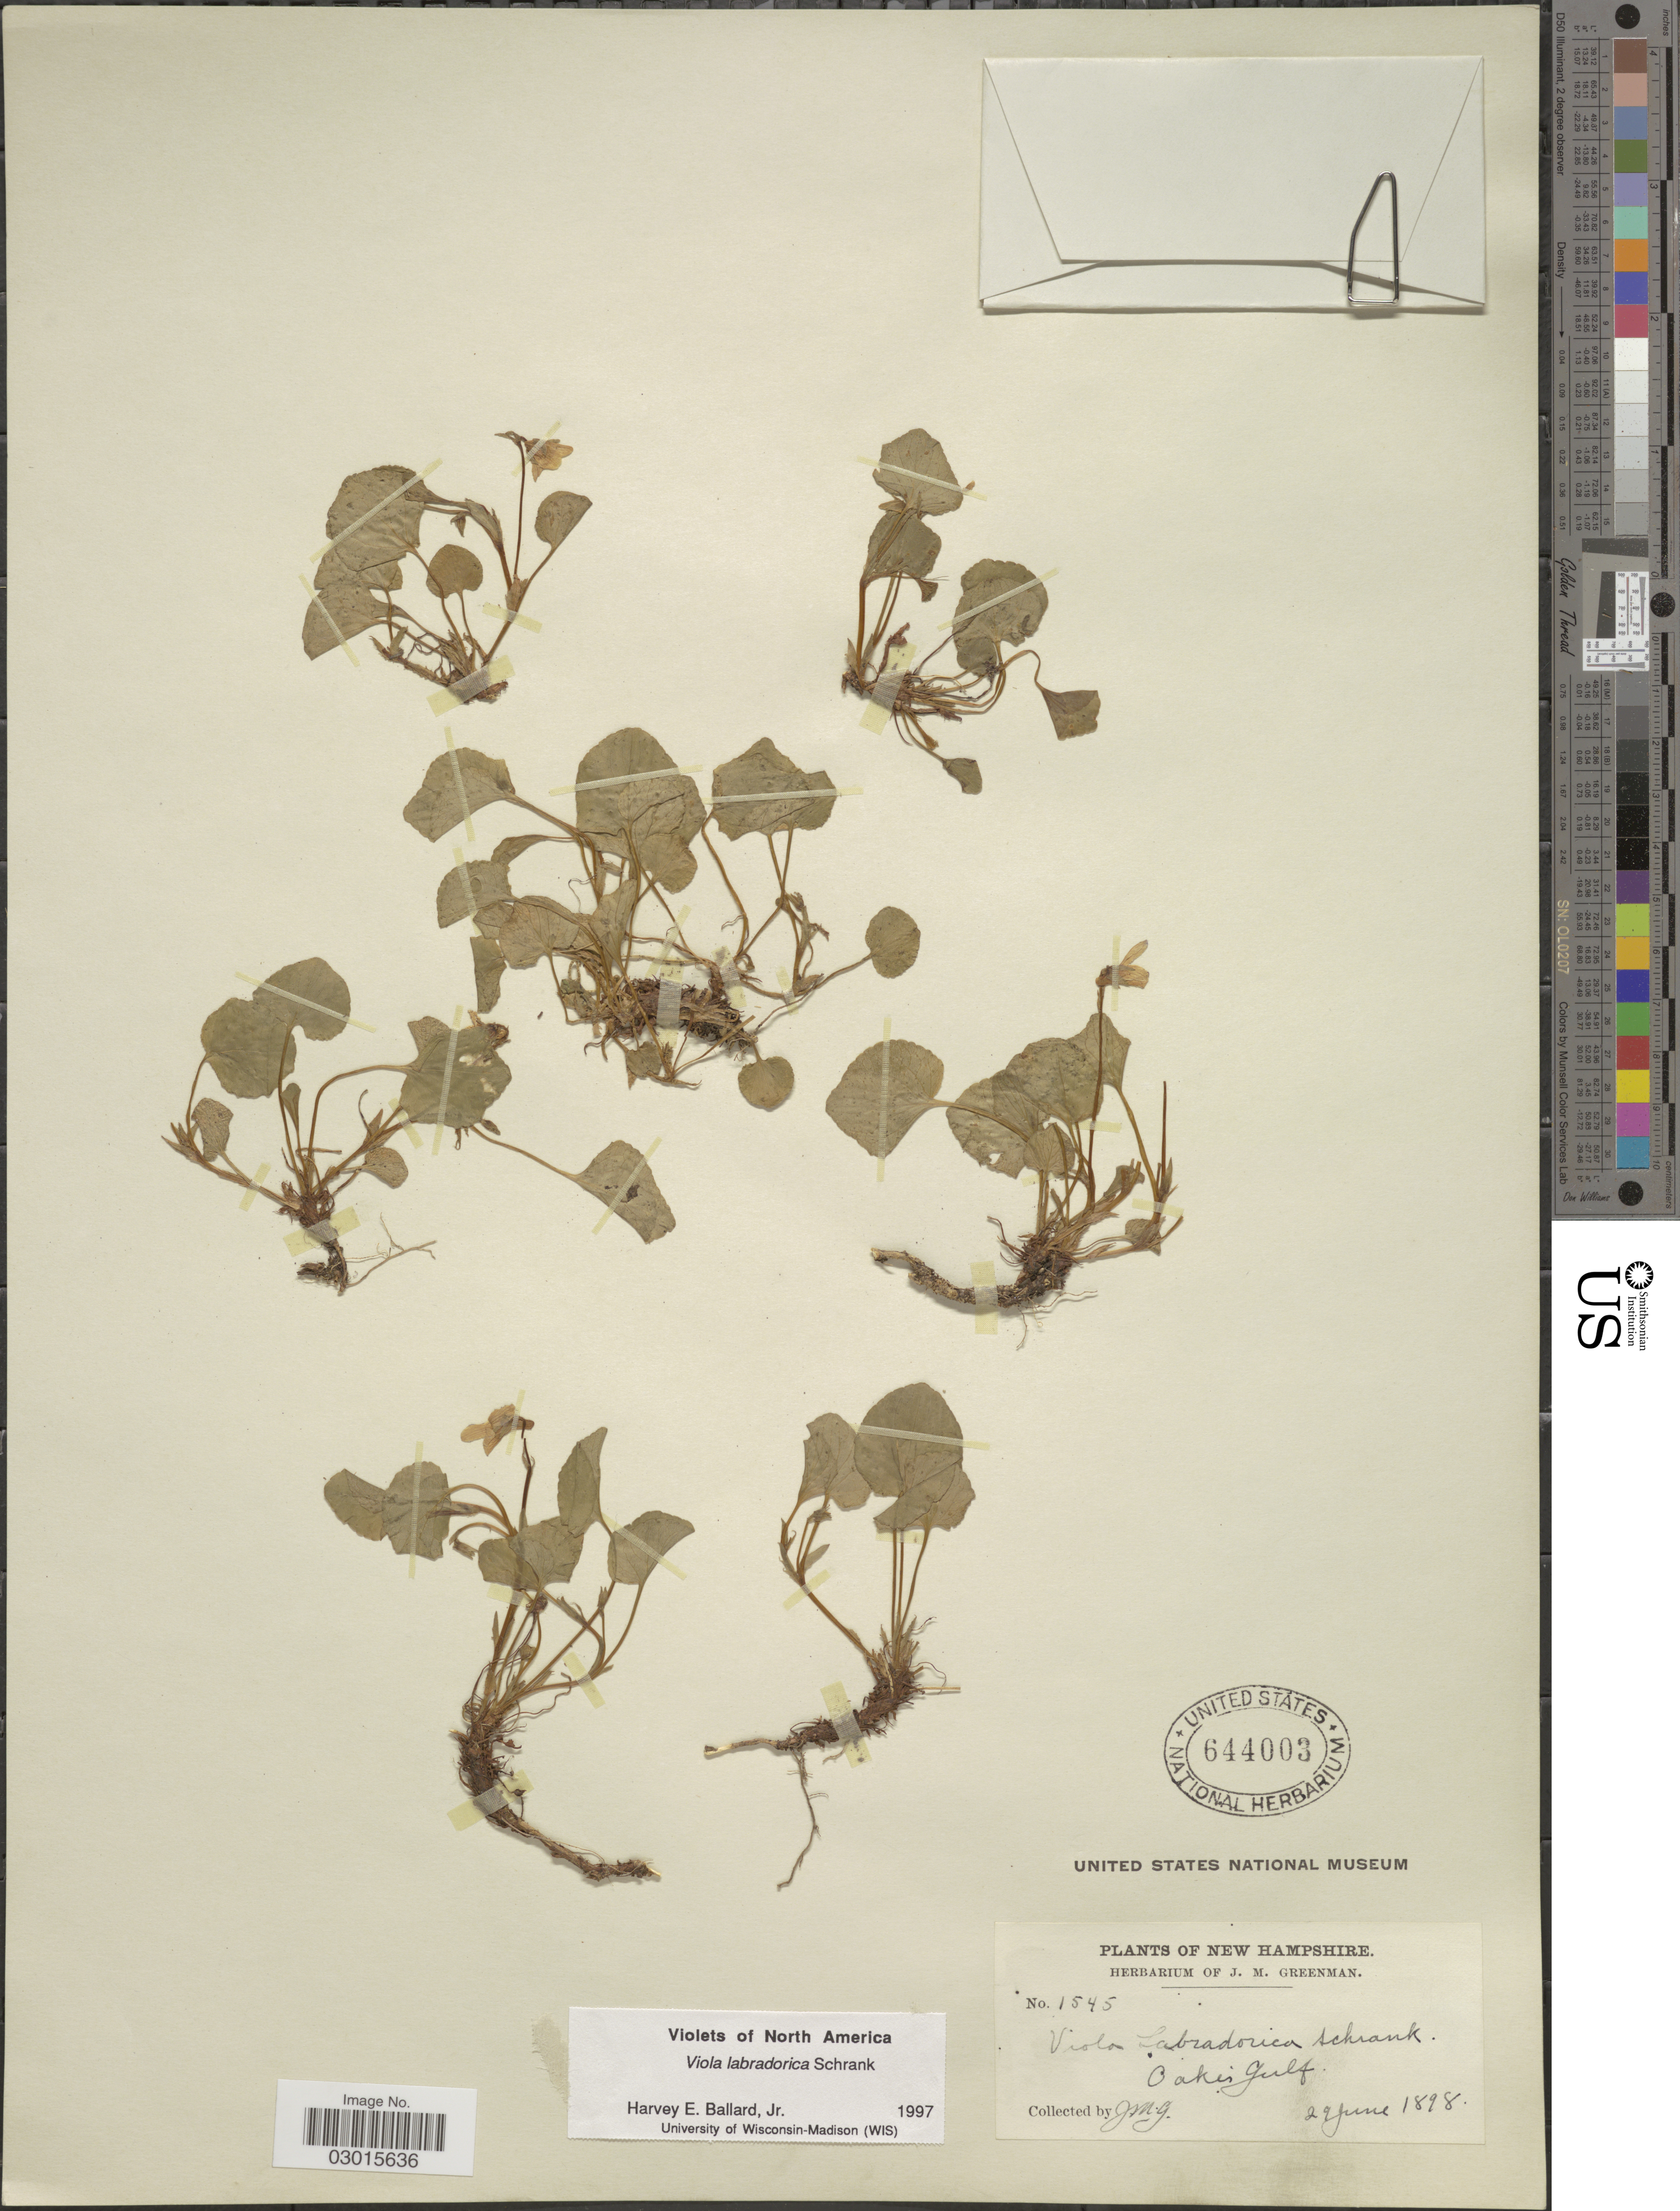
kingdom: Plantae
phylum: Tracheophyta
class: Magnoliopsida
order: Malpighiales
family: Violaceae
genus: Viola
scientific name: Viola labradorica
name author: Schrank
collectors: J. M. Greenman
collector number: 1545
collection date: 1898-06-29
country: United States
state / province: New Hampshire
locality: Oake's Gulf.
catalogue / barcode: US 644003